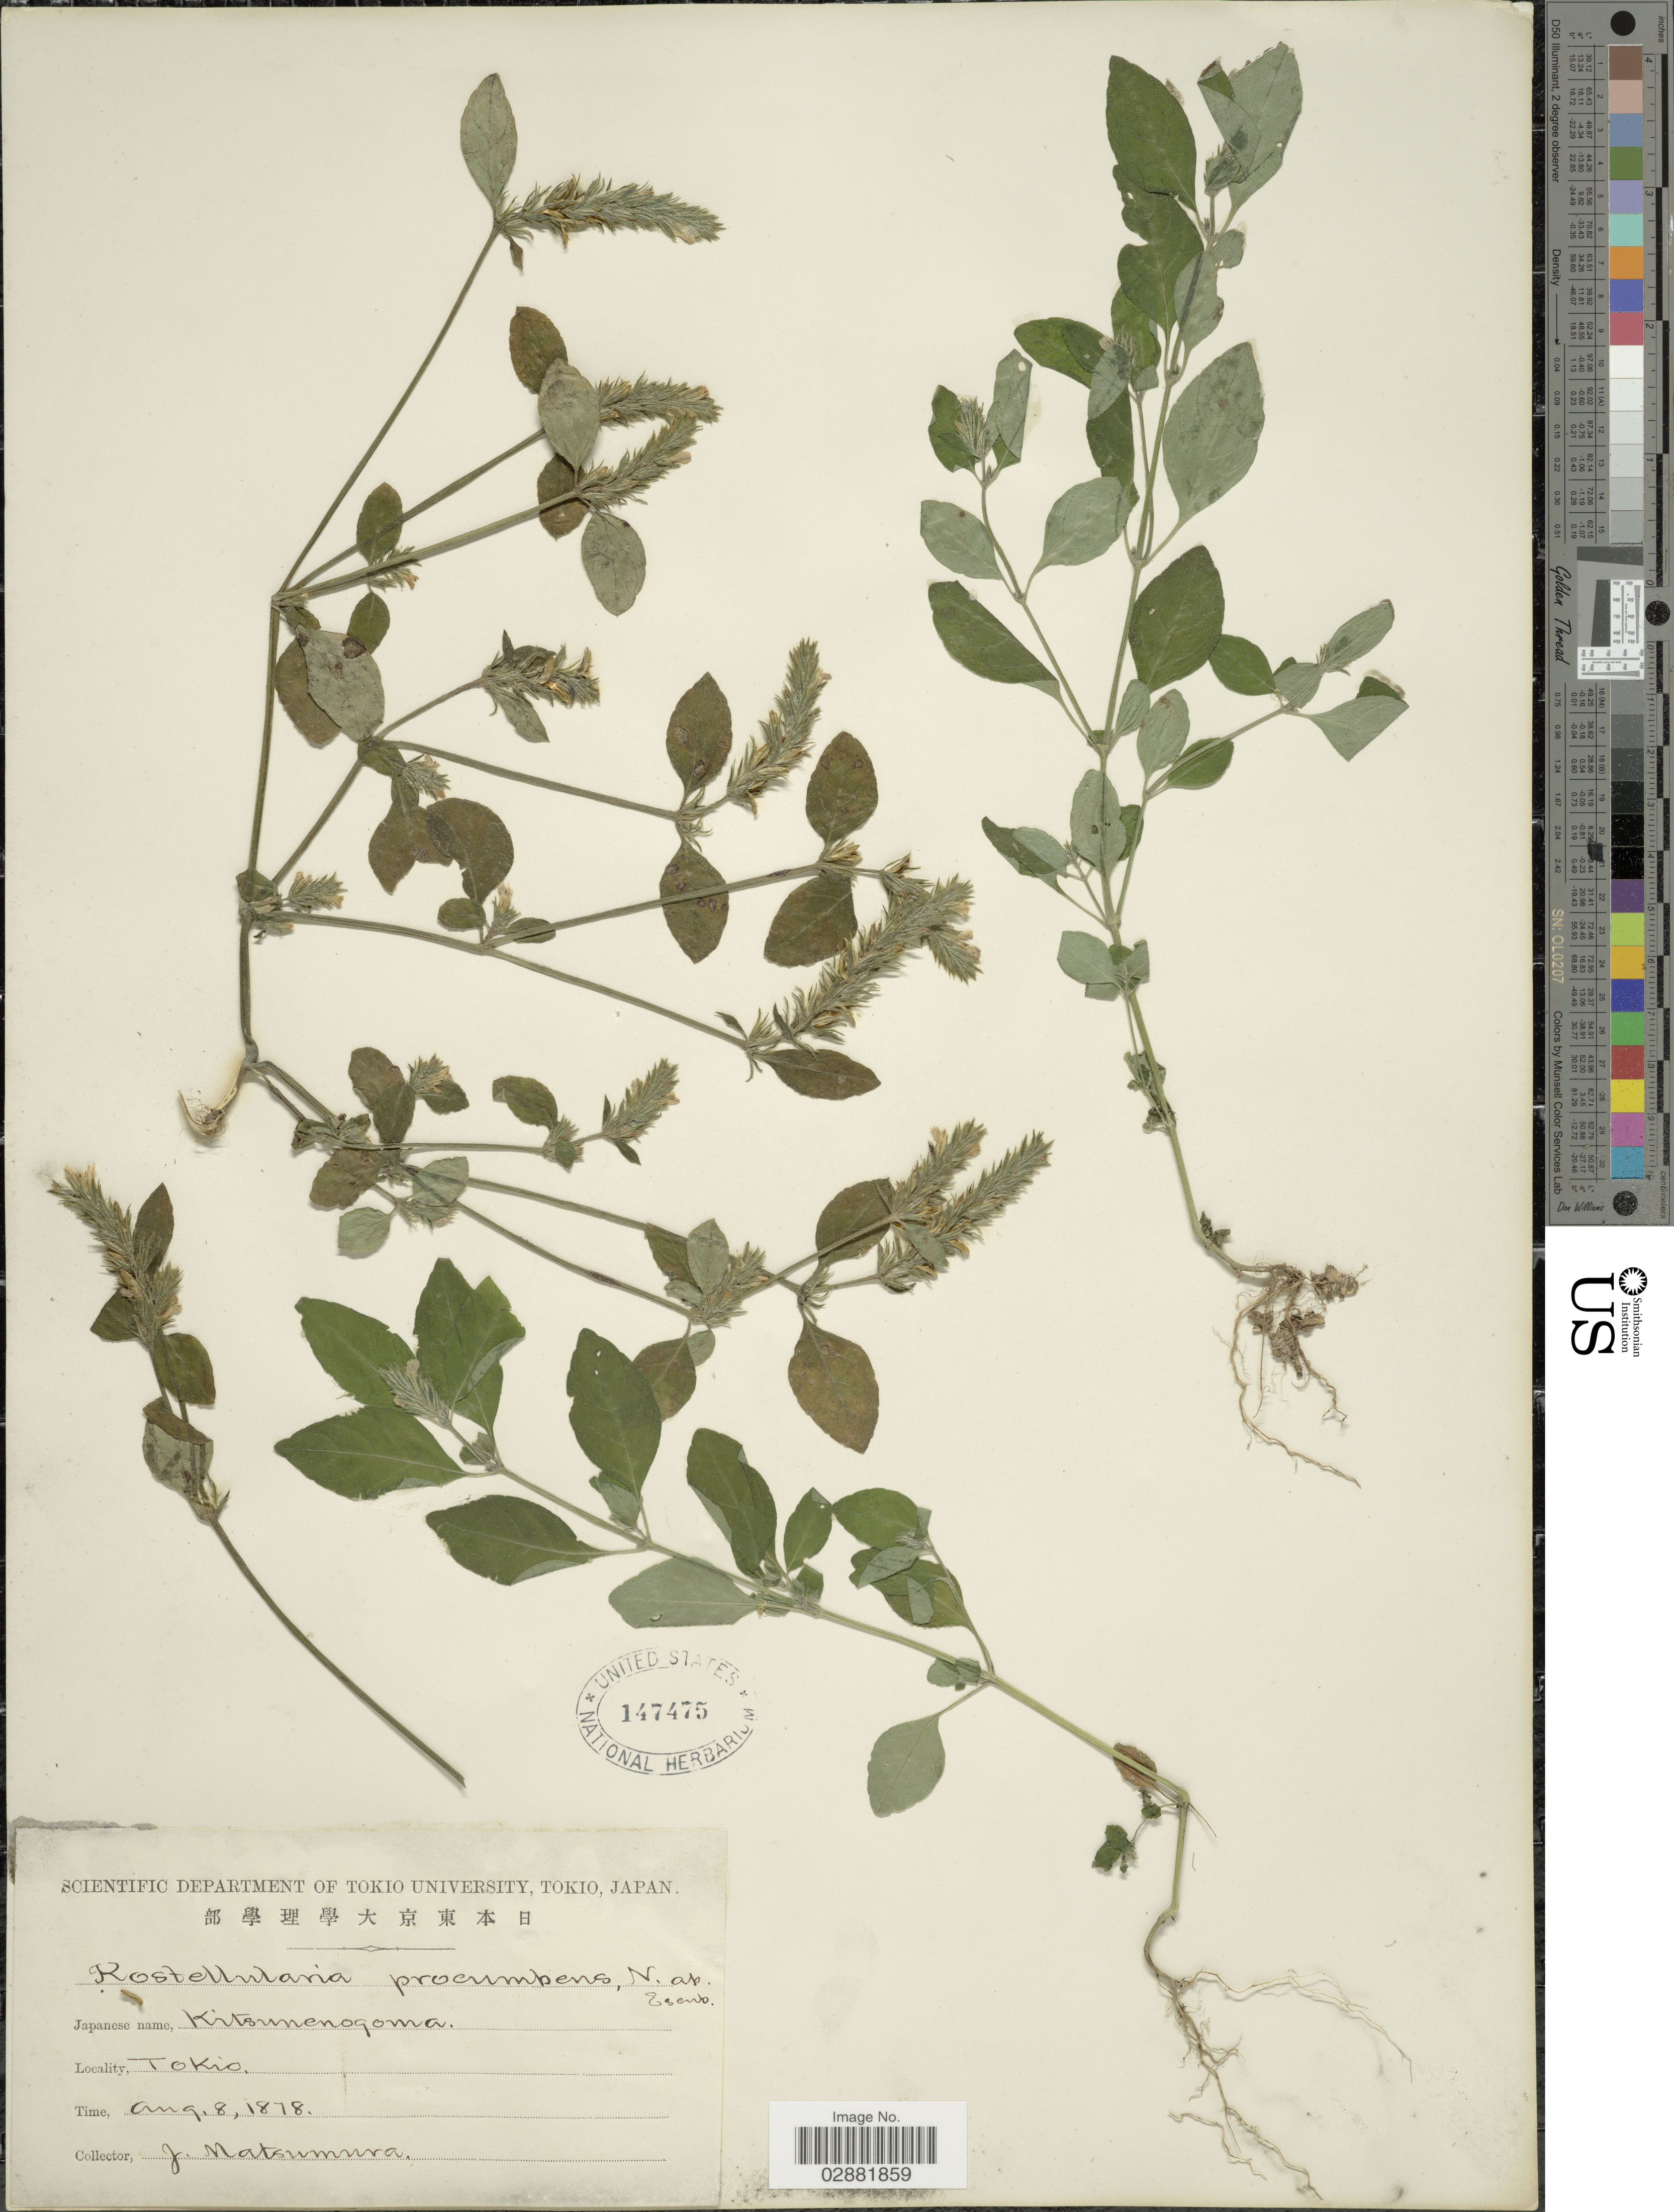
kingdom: Plantae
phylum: Tracheophyta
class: Magnoliopsida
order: Lamiales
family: Acanthaceae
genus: Justicia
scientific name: Justicia procumbens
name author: L.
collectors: J. Matsumura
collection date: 1878-08-08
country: Japan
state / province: Tokyo, Federal City of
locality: Tokio.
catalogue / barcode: US 147475